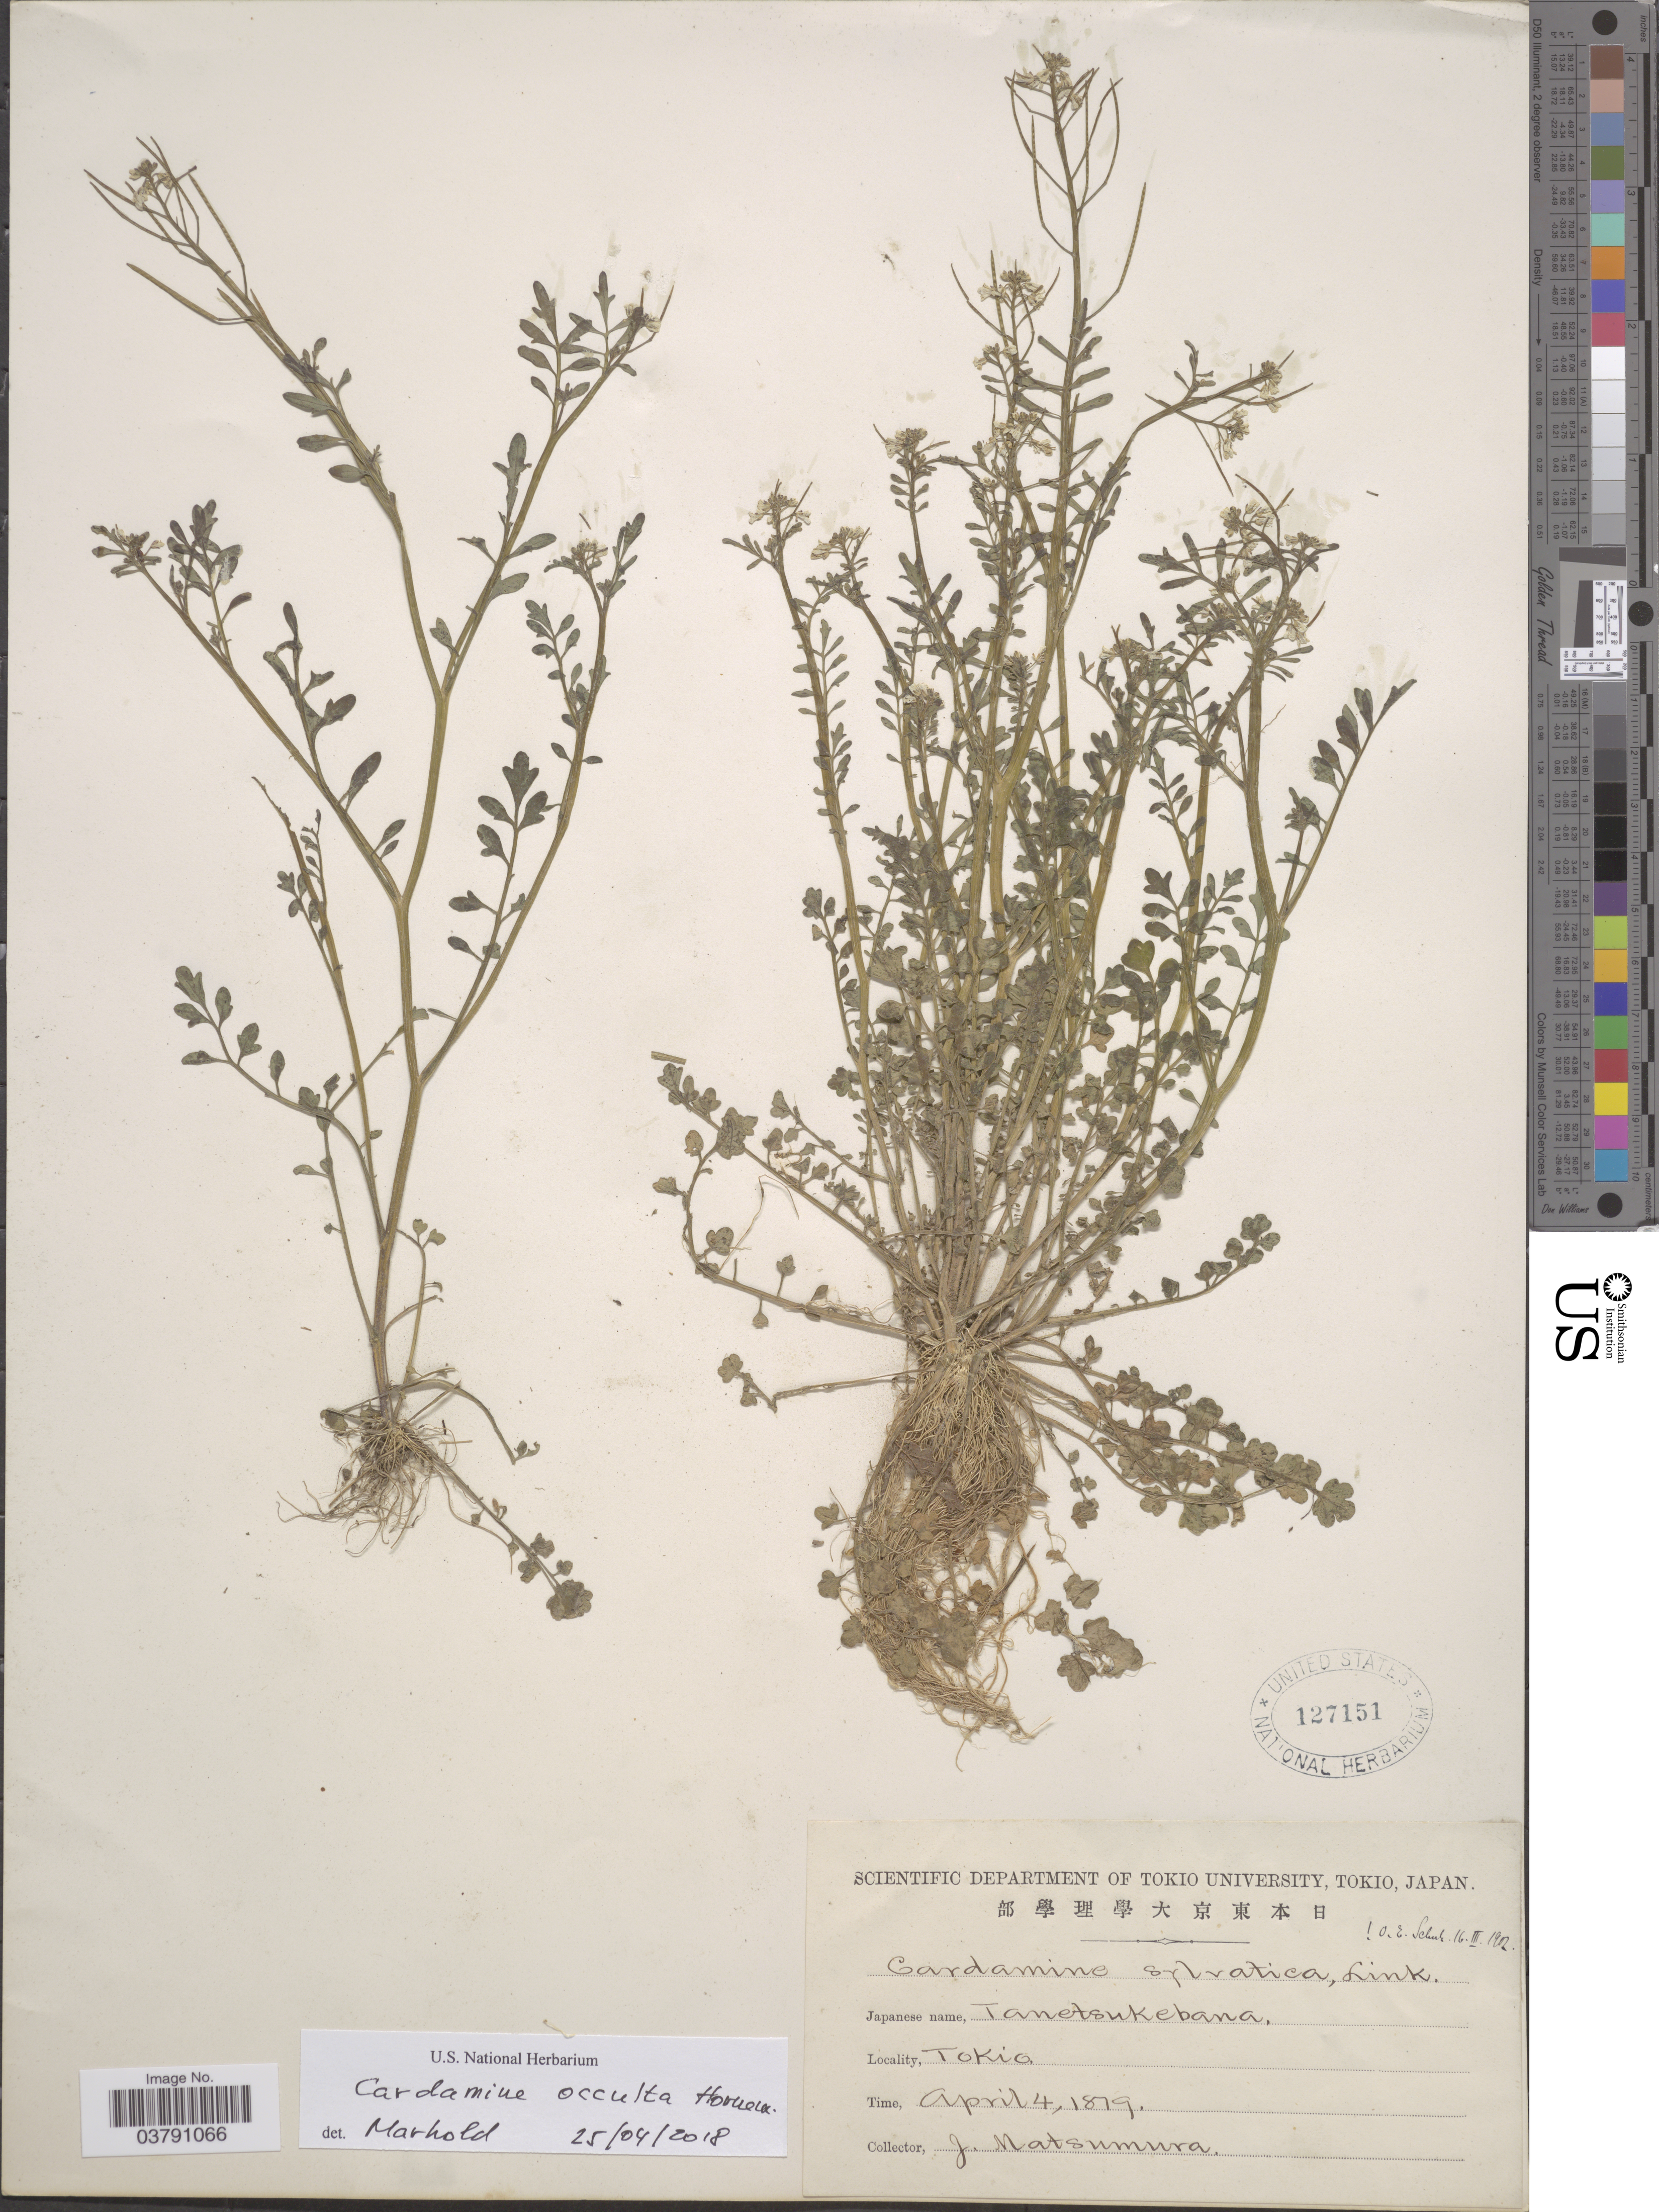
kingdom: Plantae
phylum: Tracheophyta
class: Magnoliopsida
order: Brassicales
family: Brassicaceae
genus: Cardamine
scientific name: Cardamine occulta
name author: Hornem.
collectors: J. Matsumura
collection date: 1879-04-04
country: Japan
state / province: Tokyo, Federal City of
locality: Tokio.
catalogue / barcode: US 127151